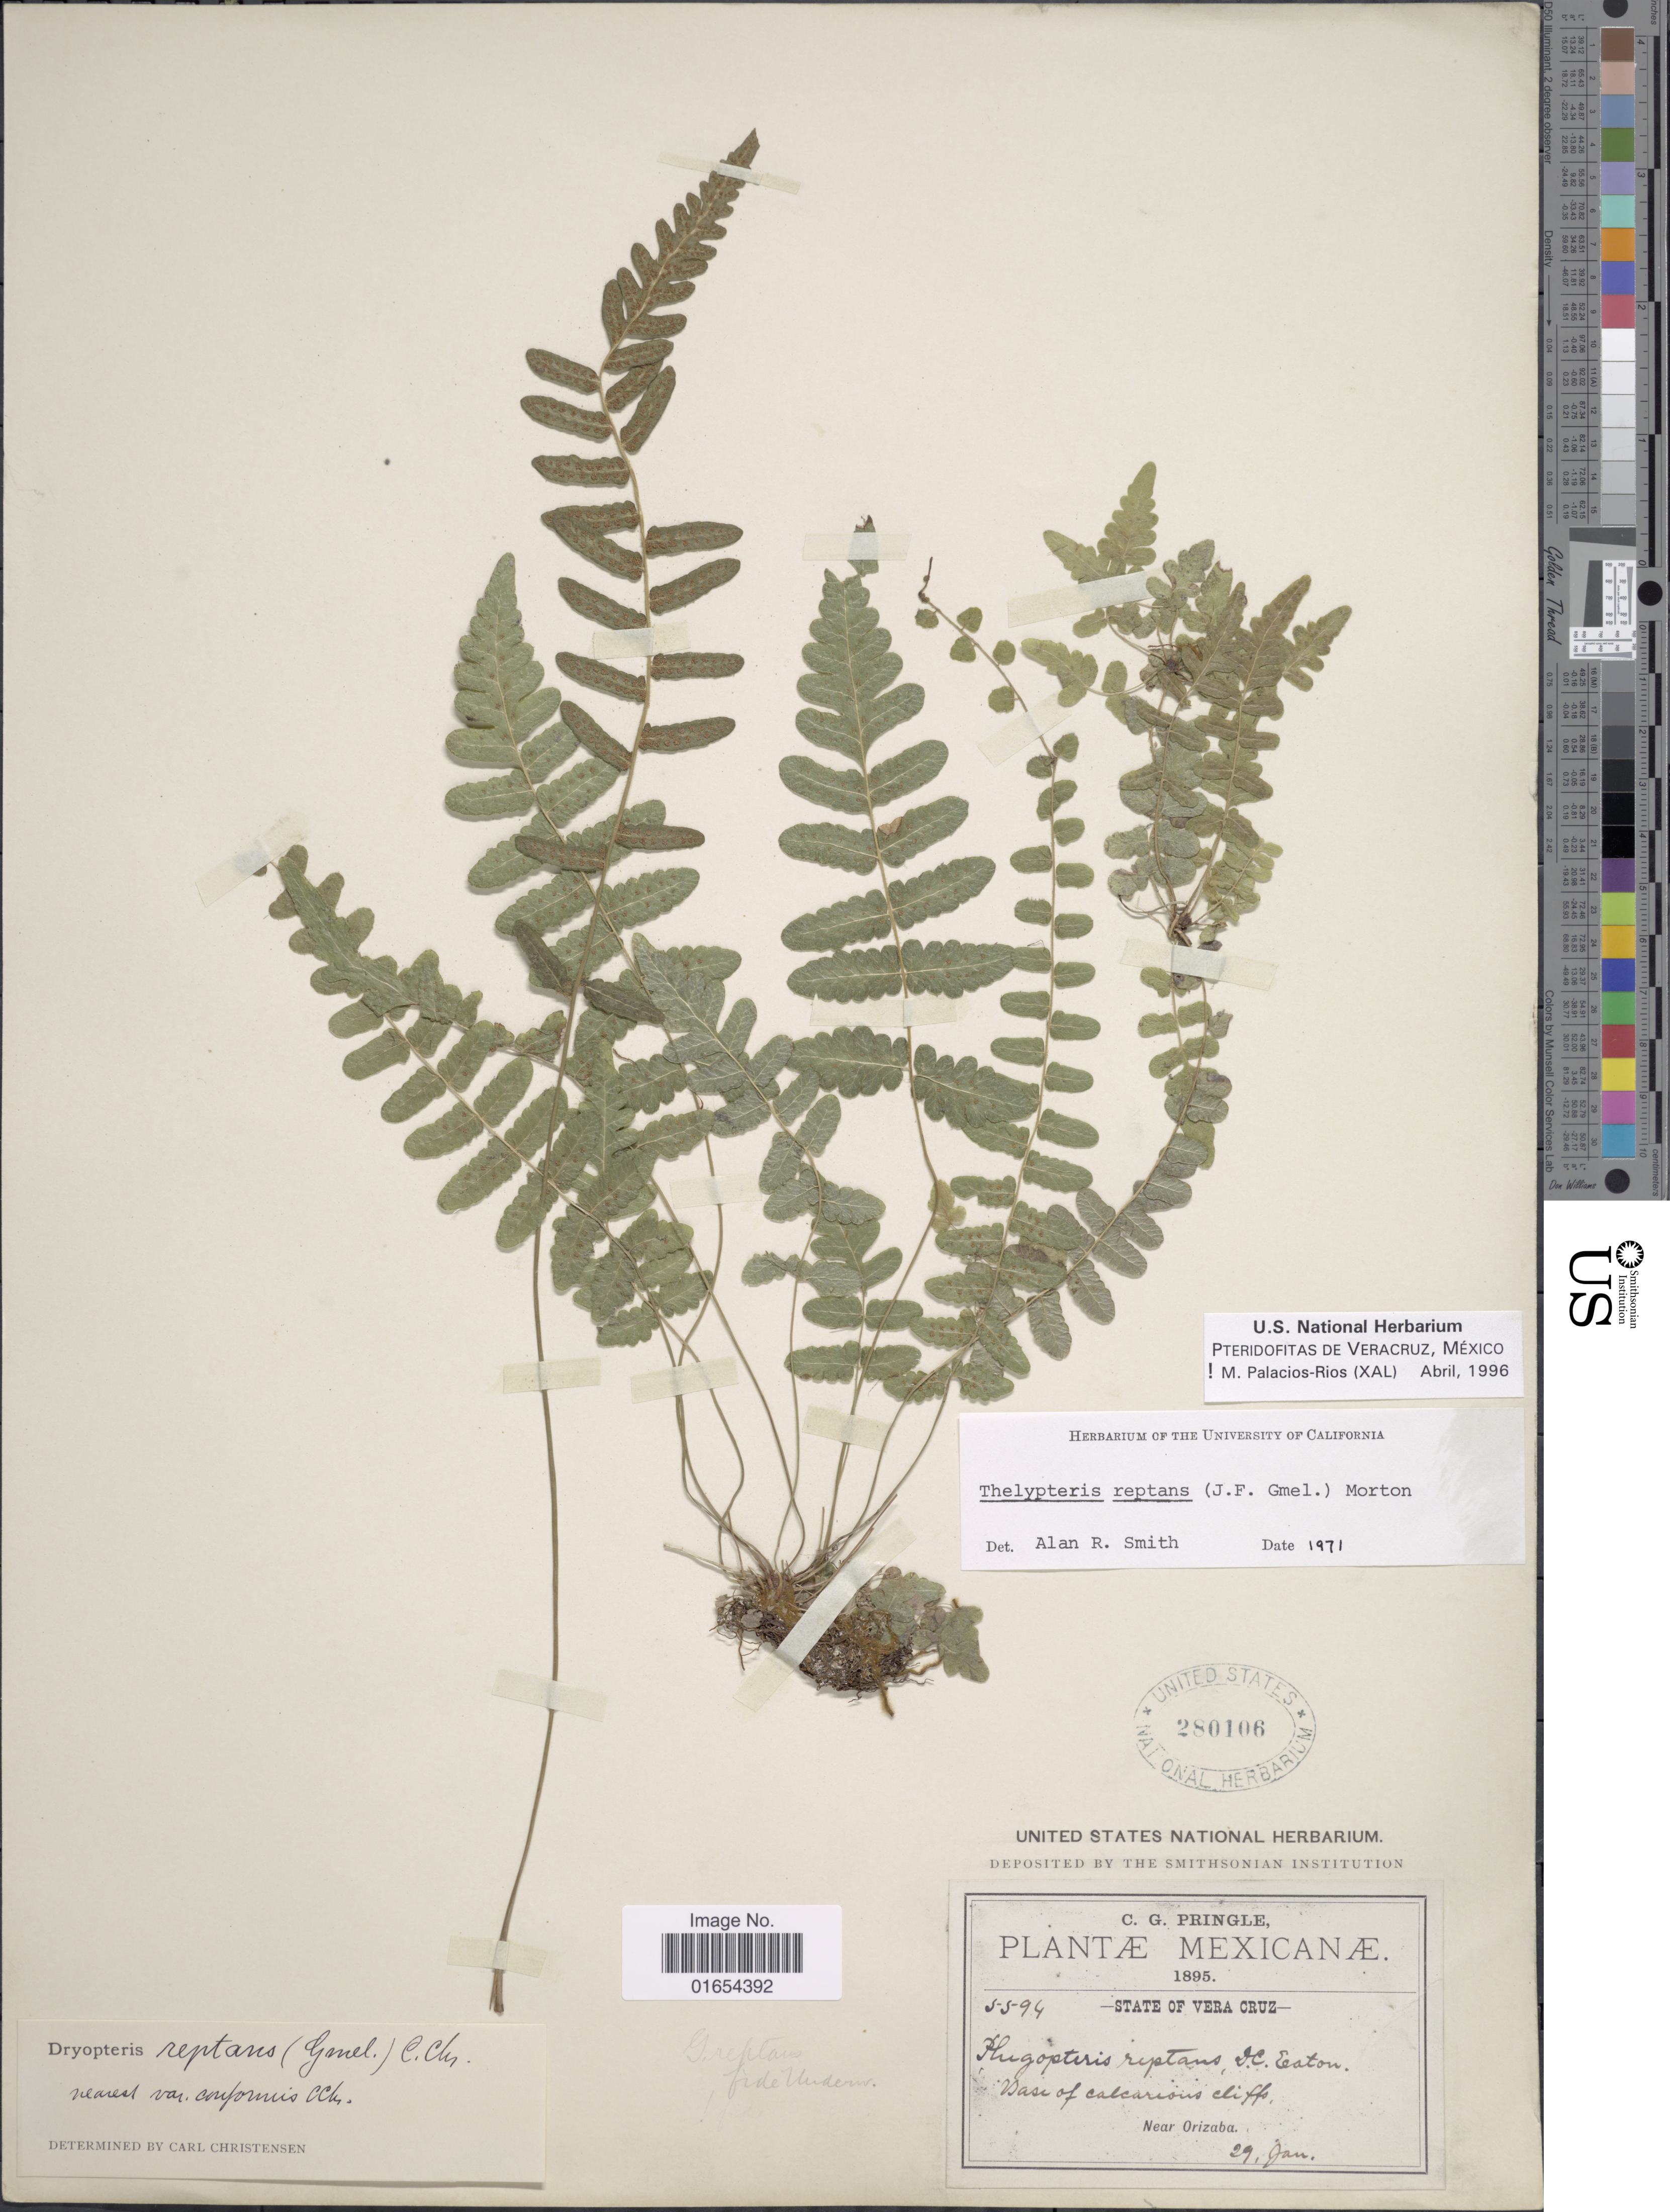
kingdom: Plantae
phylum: Tracheophyta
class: Polypodiopsida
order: Polypodiales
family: Thelypteridaceae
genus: Goniopteris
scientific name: Goniopteris reptans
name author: (J.F. Gmel.) C. Presl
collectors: C. G. Pringle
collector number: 3394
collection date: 1895-01-29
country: Mexico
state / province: Veracruz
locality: Near Orizaba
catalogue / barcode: US 280106